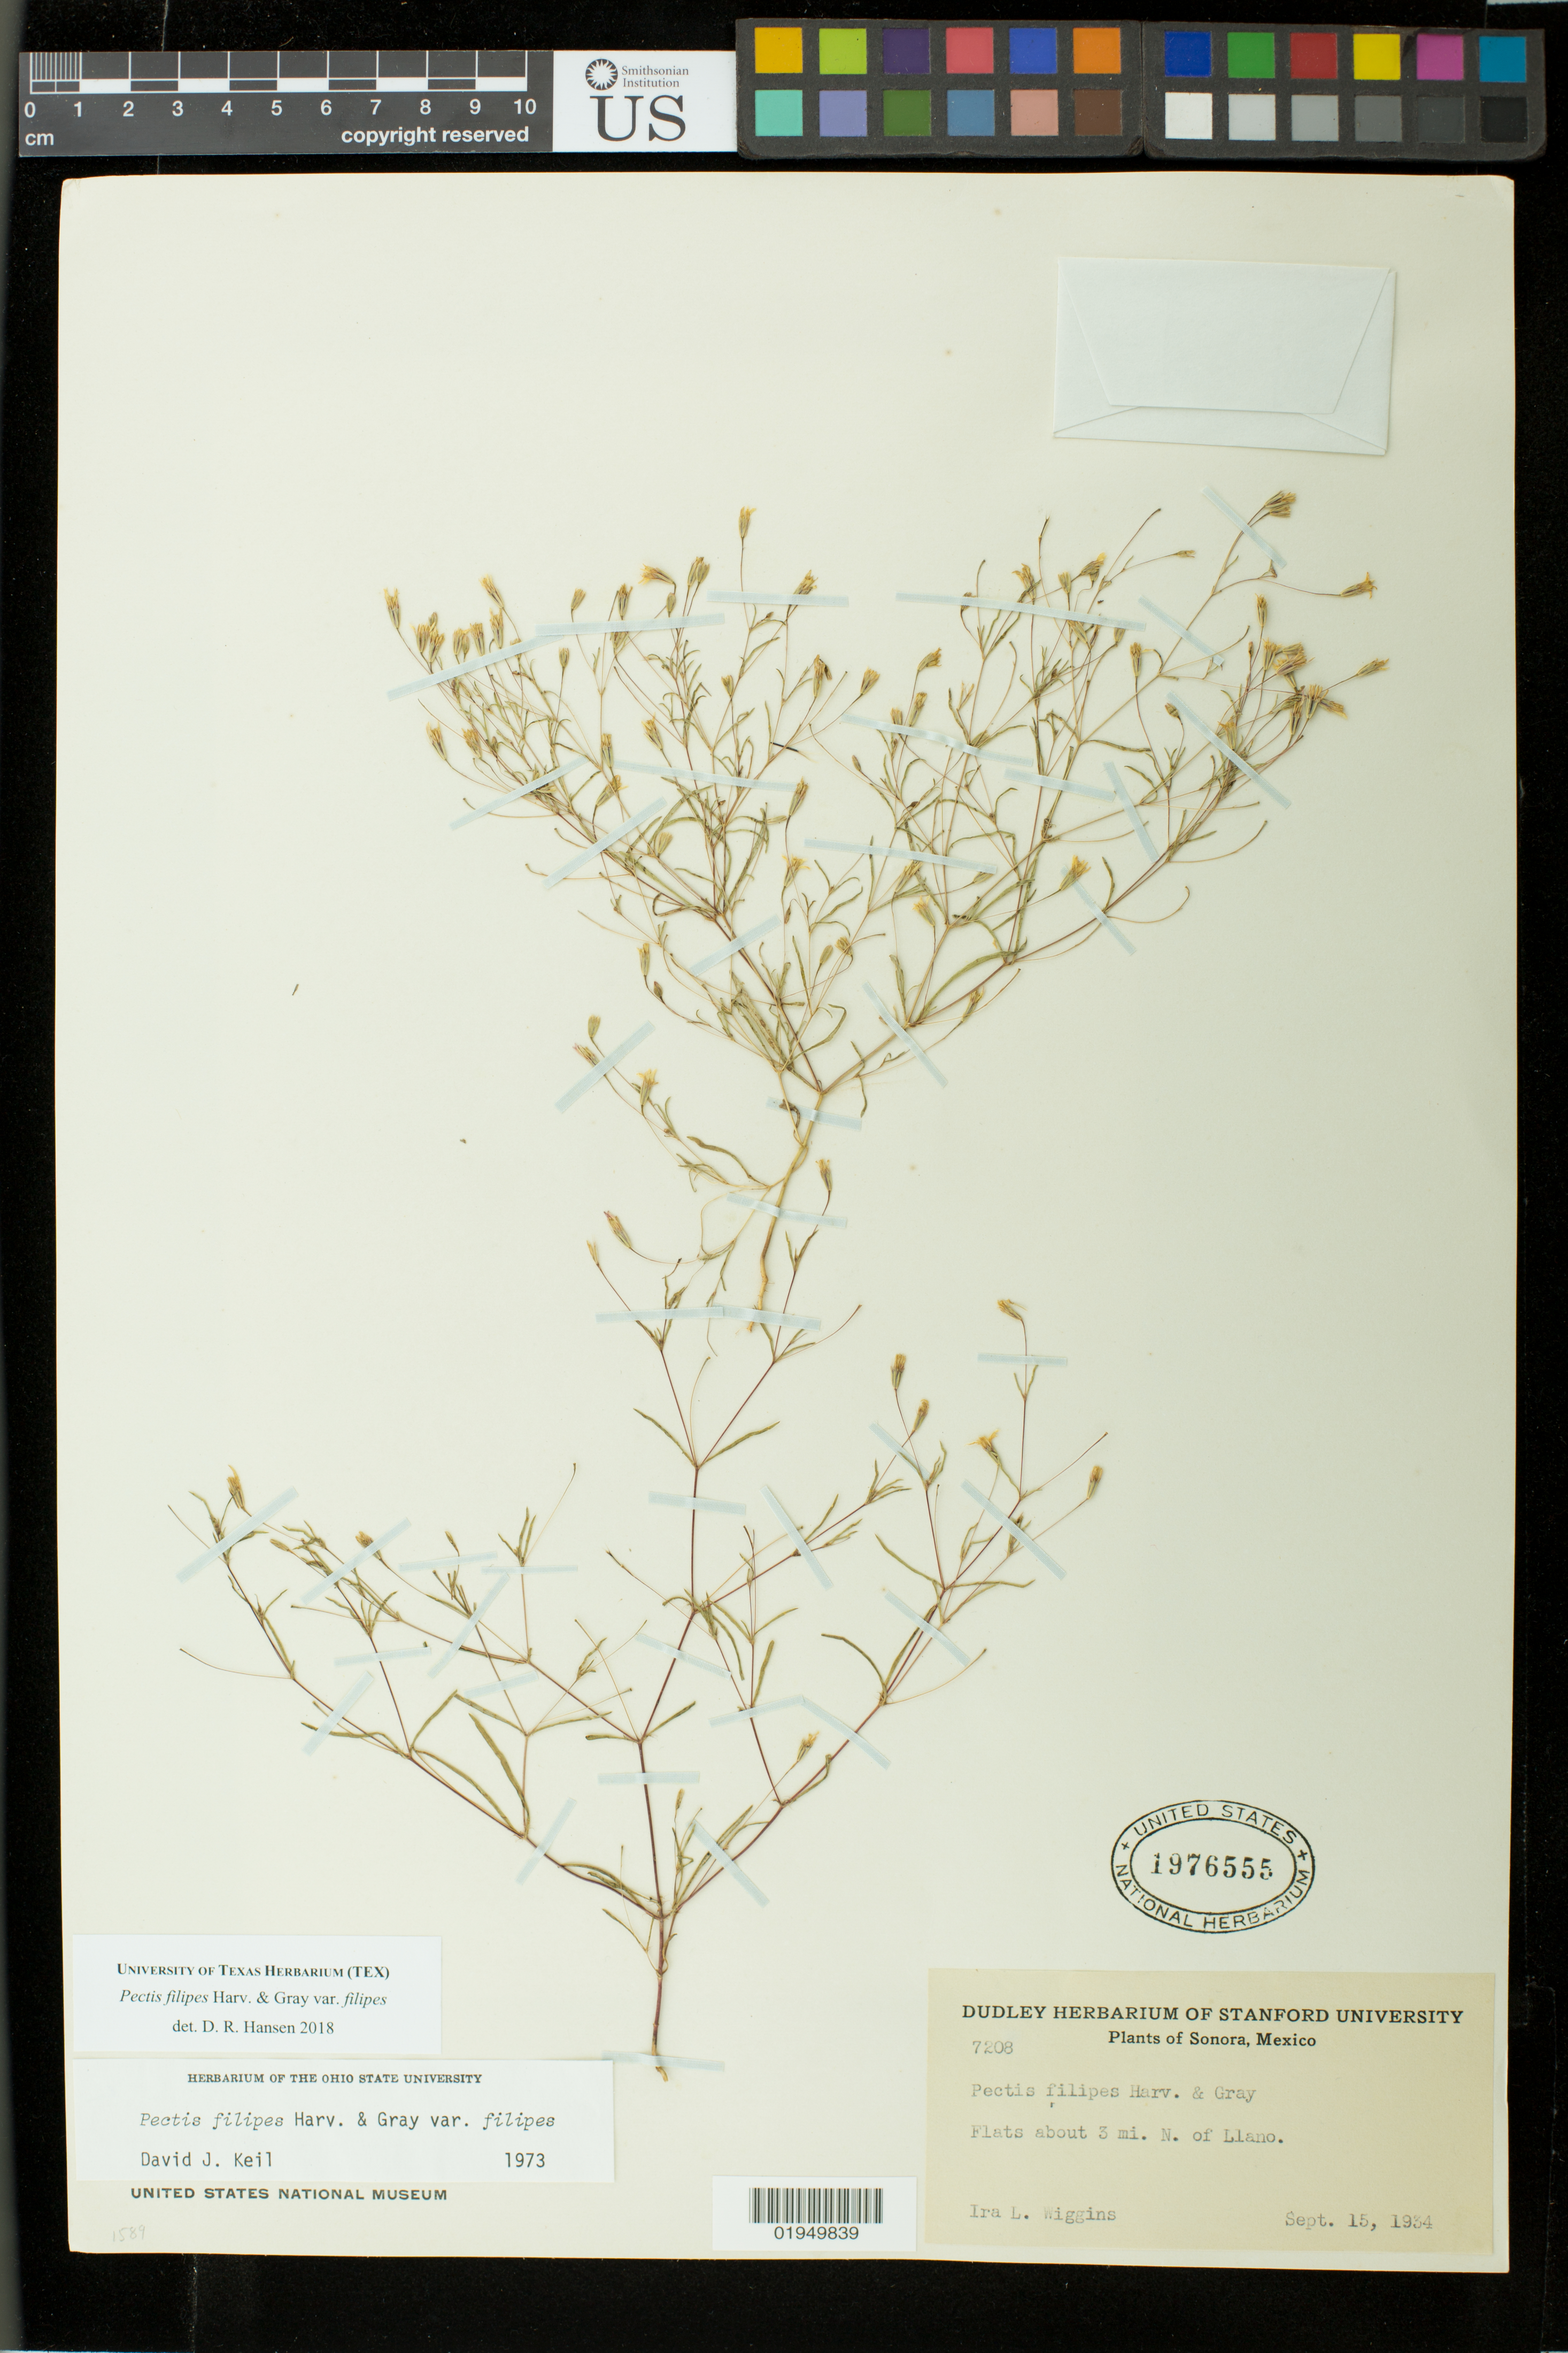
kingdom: Plantae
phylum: Tracheophyta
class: Magnoliopsida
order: Asterales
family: Asteraceae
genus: Pectis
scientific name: Pectis filipes var. filipes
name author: Harv. & A. Gray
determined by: Hansen, D. R.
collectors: I. L. Wiggins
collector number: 7208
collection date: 1934-09-15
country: Mexico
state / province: Sonora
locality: Flats about 3 mi. N. of Llano.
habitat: Flats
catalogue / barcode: US 1976555